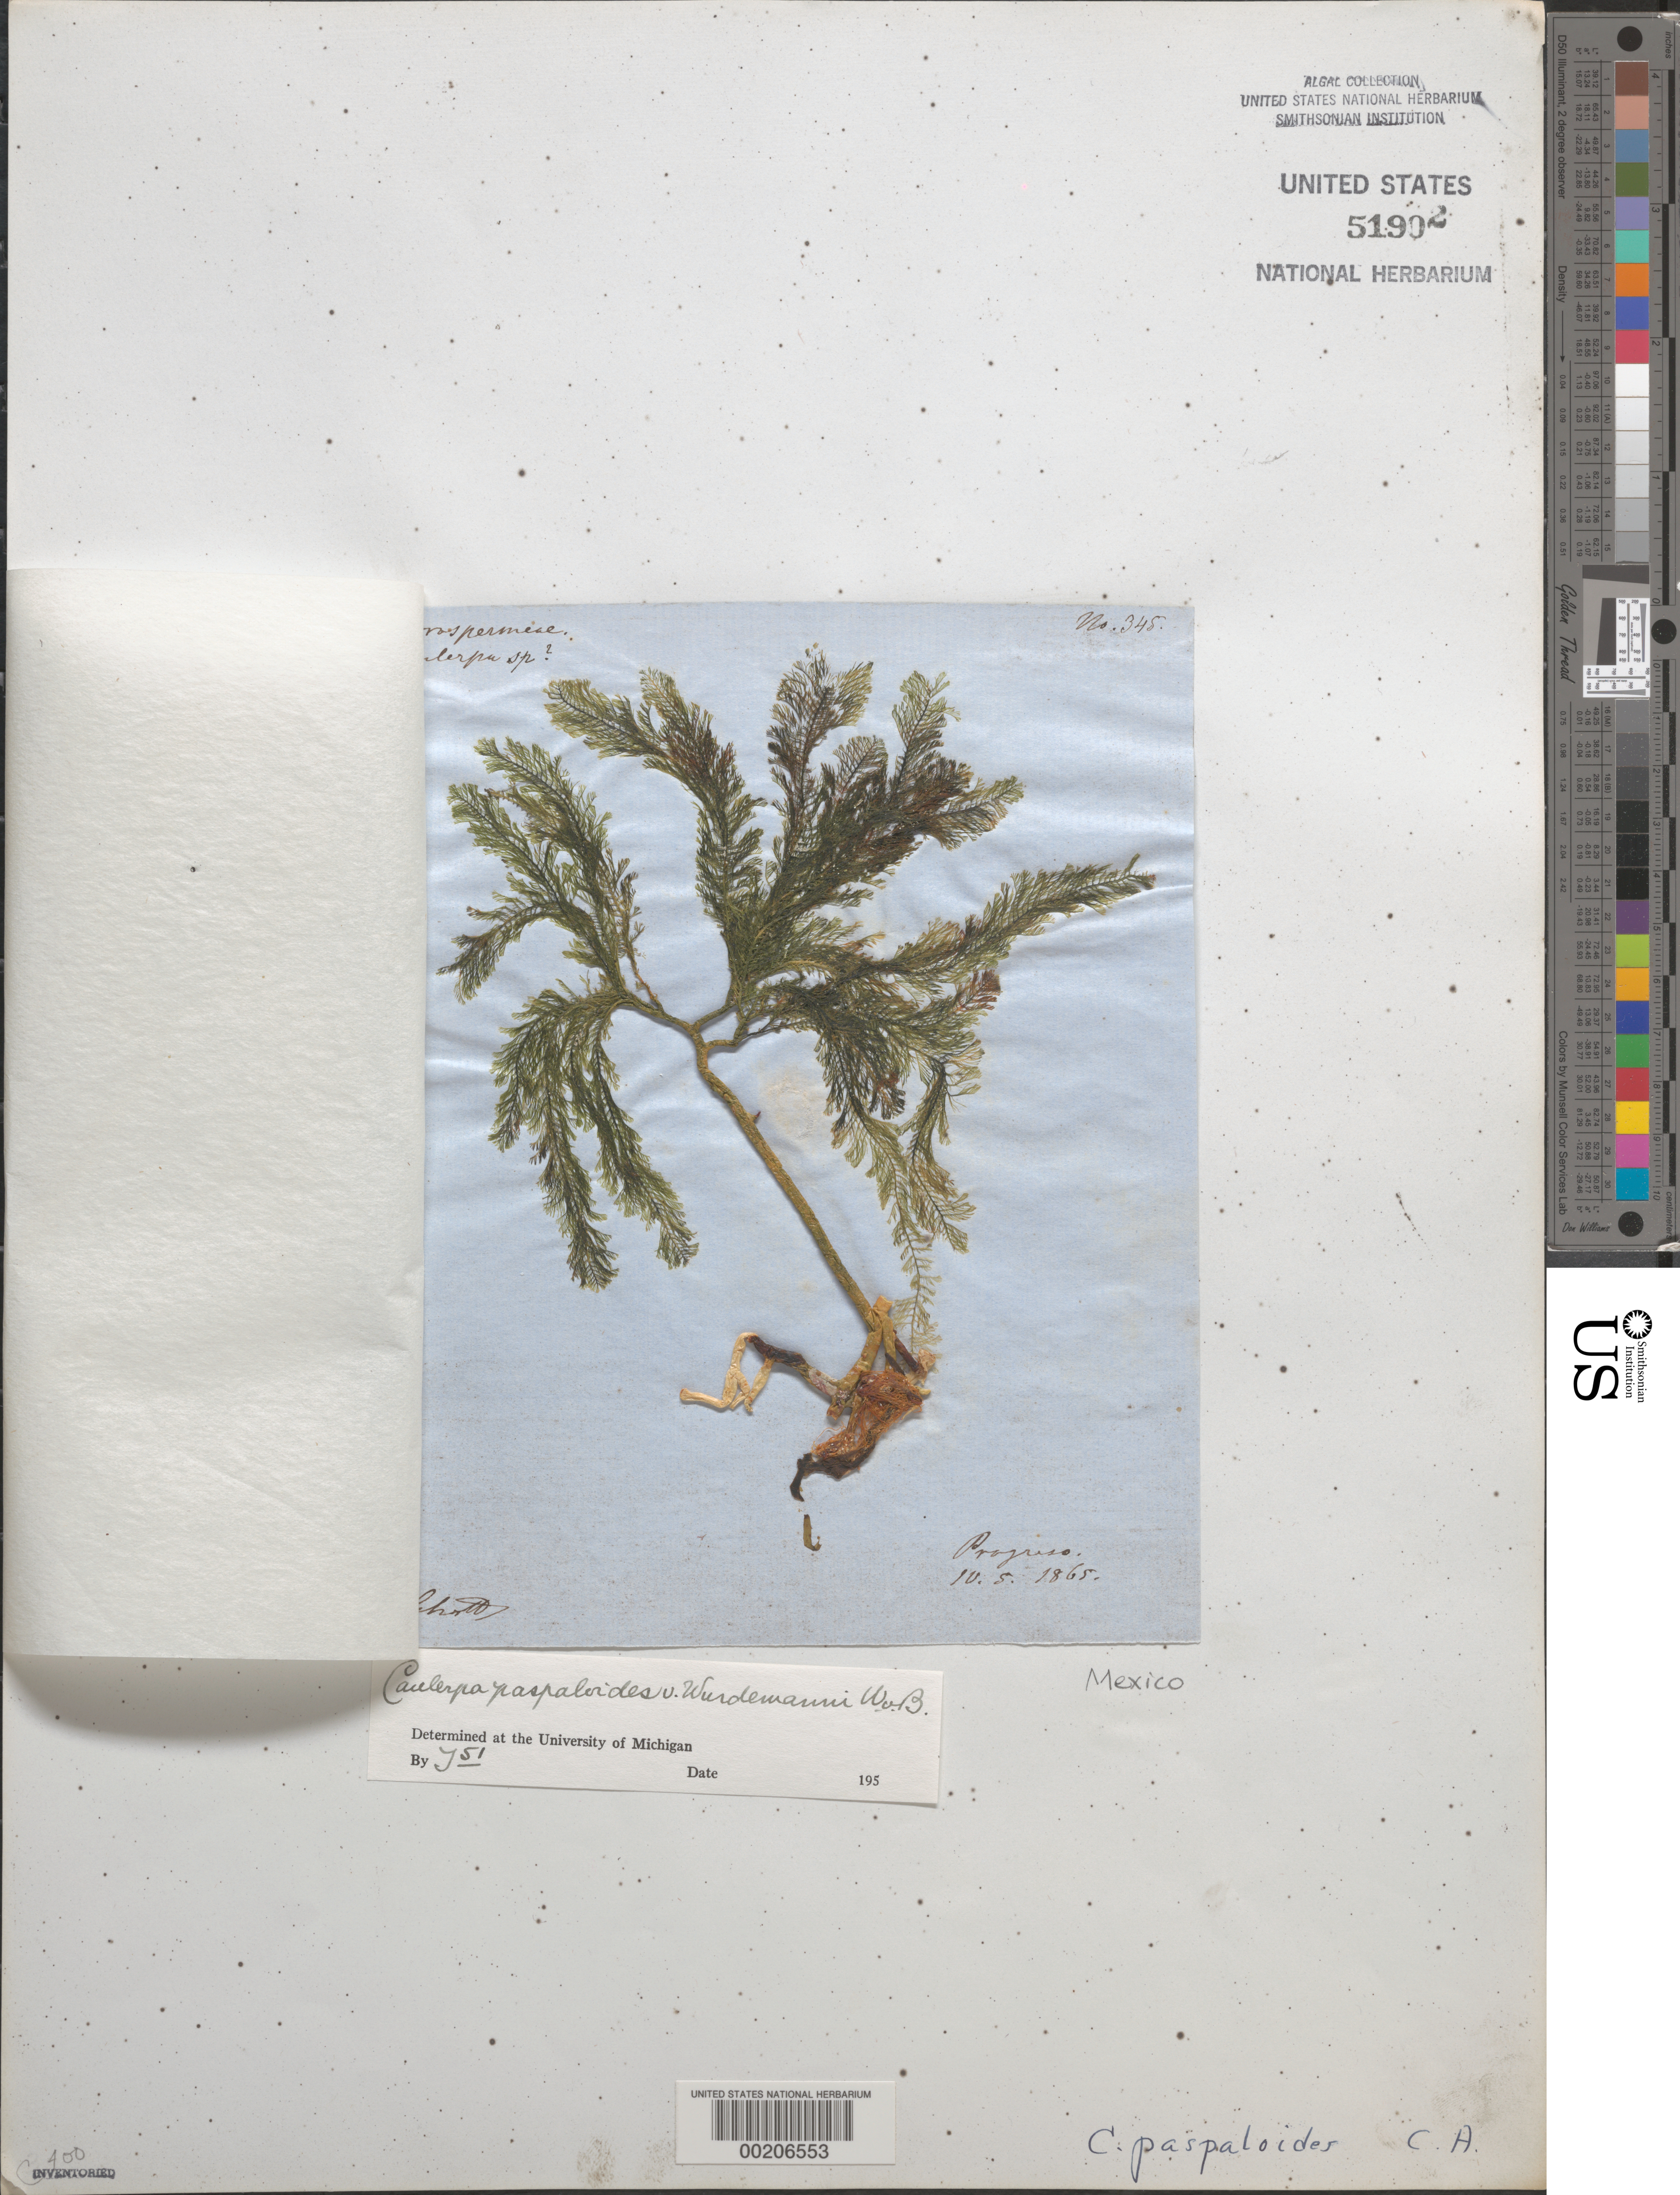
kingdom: Plantae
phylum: Chlorophyta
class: Ulvophyceae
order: Bryopsidales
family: Caulerpaceae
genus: Caulerpa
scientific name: Caulerpa paspaloides var. wurdemannii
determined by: Taylor, William R.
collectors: A. C. V. Schott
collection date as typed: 05 Apr 1865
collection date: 1865-04-05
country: Mexico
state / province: Yucatan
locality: Progreso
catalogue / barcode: US 51902